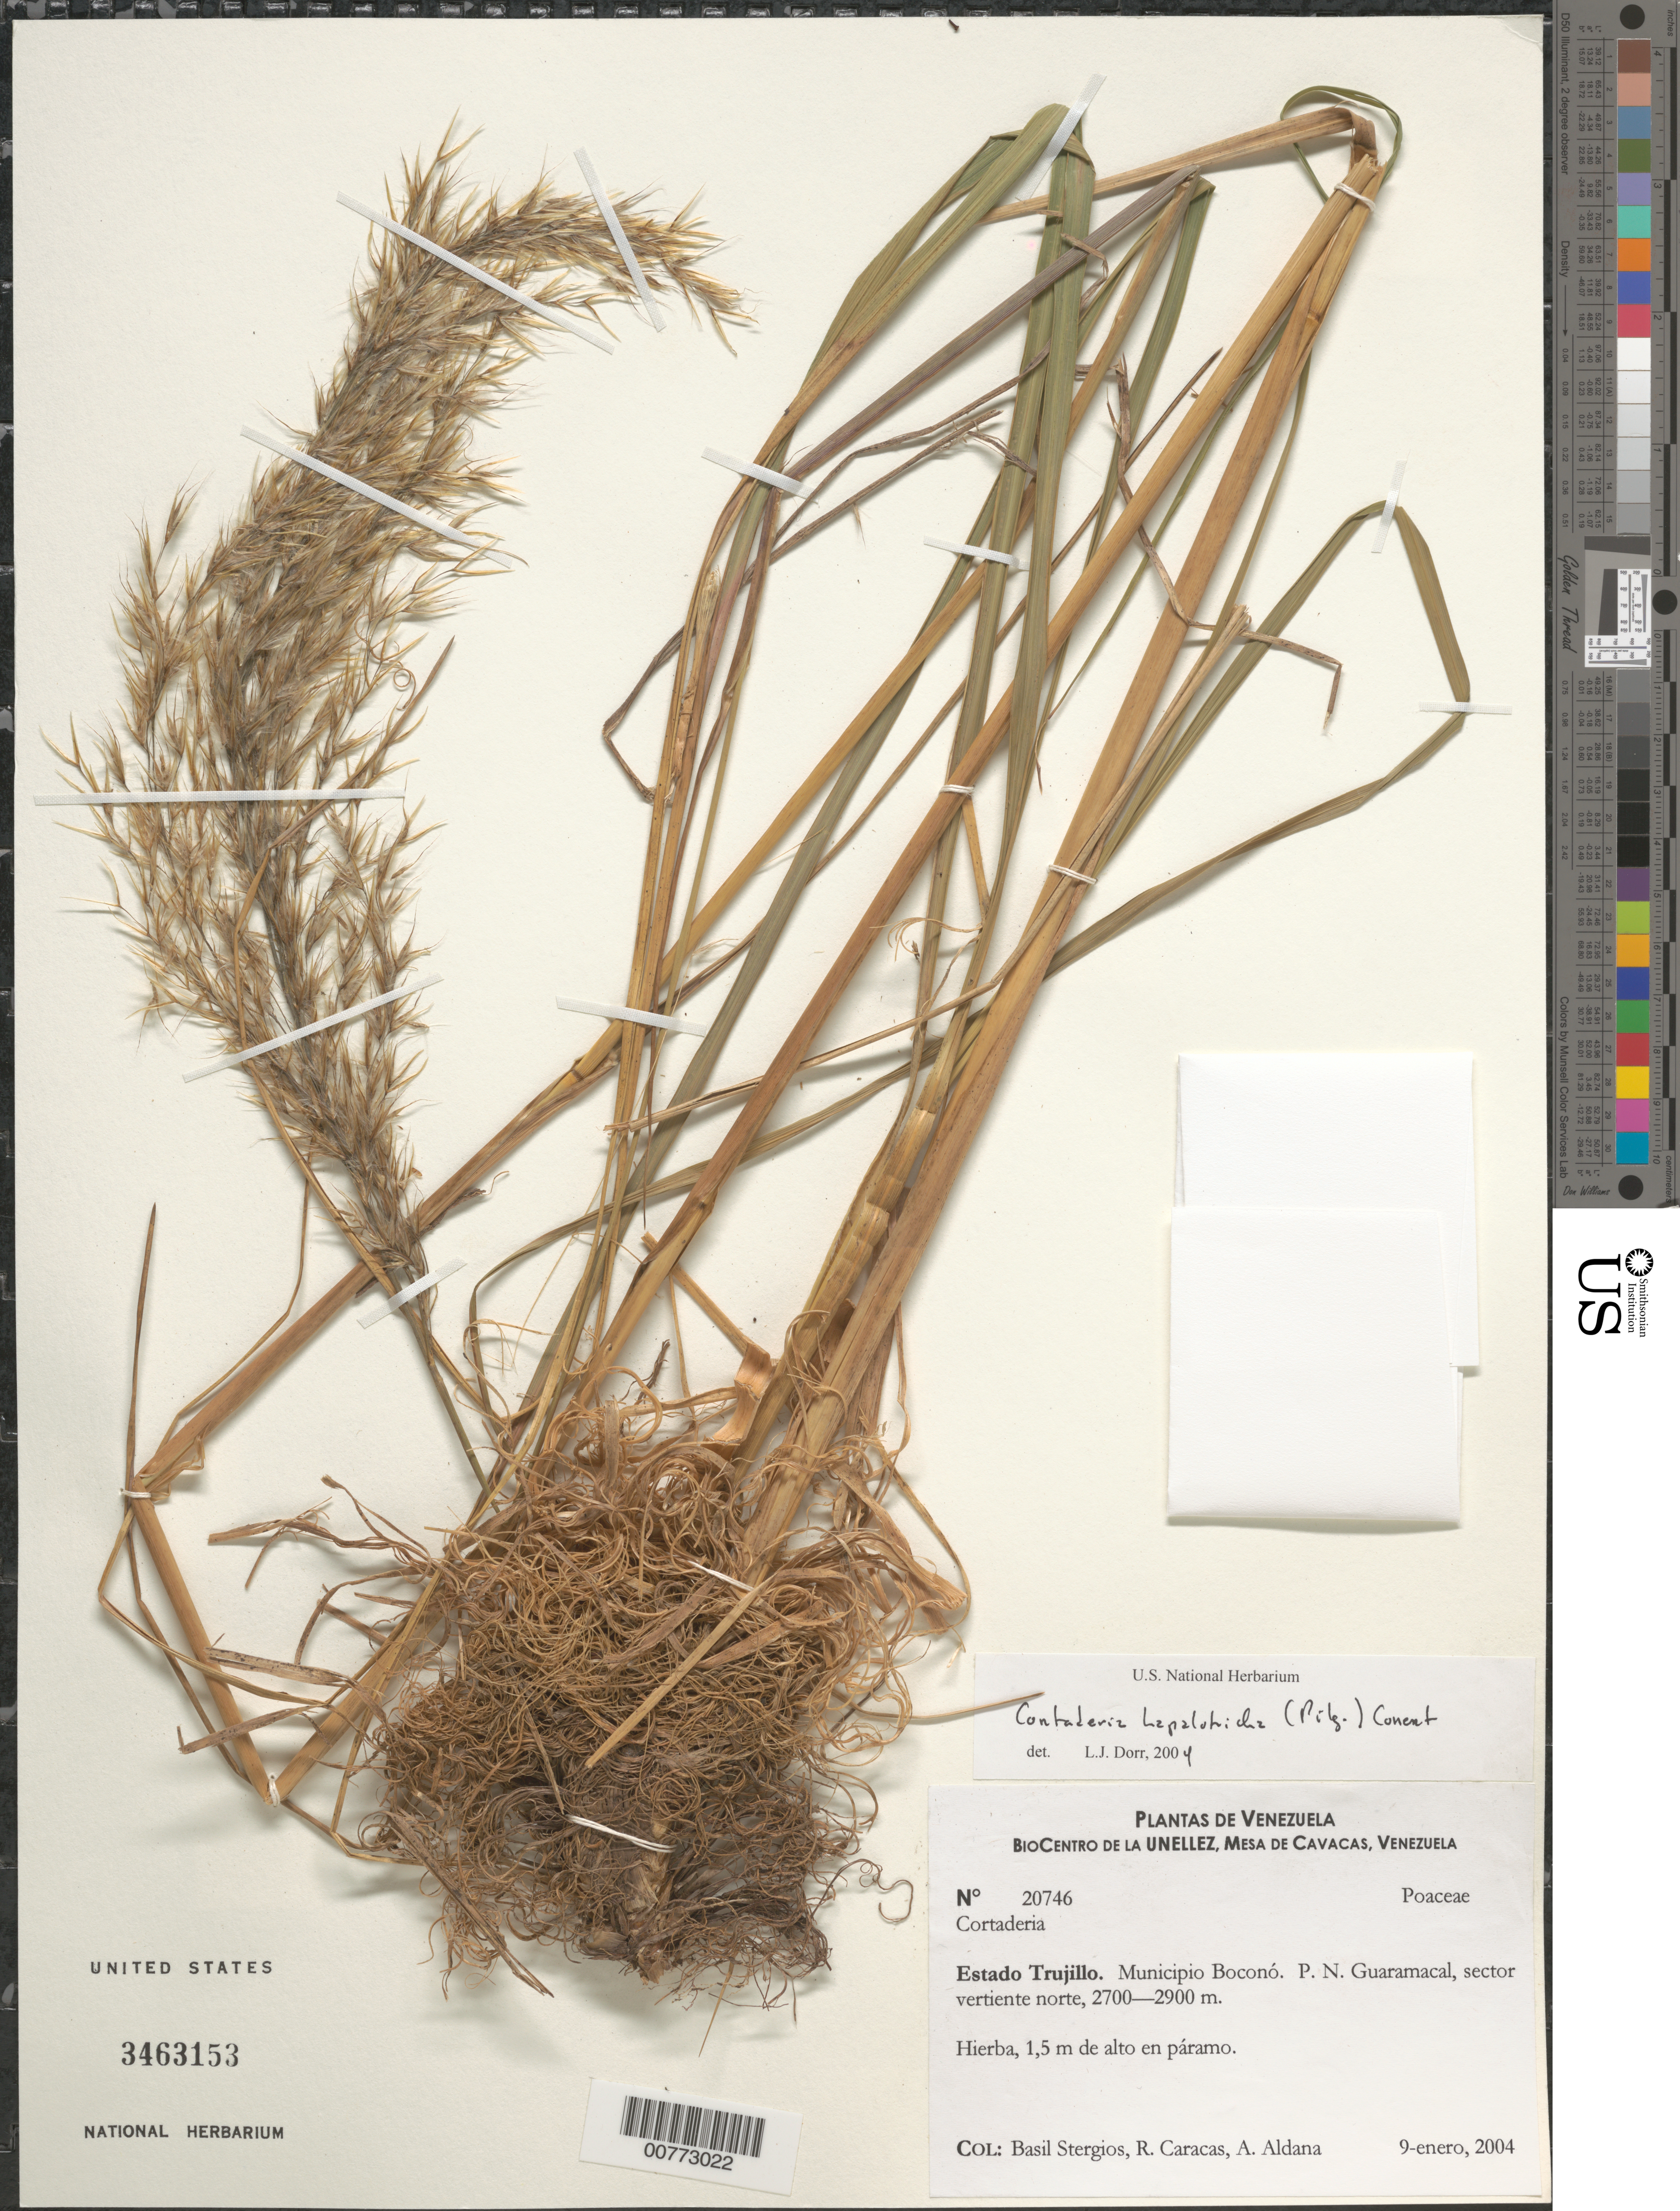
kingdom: Plantae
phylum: Tracheophyta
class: Liliopsida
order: Poales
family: Poaceae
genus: Cortaderia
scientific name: Cortaderia hapalotricha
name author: (Pilg.) Conert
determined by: Dorr, L. J., (BOT), Smithsonian Institution - National Museum of Natural History (UNITED STATES)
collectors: B. G. Stergios, R. Caracas & A. Aldana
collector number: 20746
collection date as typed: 09 Jan 2004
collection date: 2004-01-09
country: Venezuela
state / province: Trujillo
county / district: Boconó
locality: Parque Nacional Guaramacal, vertiente N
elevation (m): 2700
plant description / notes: PORT, US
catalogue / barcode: US 3463153